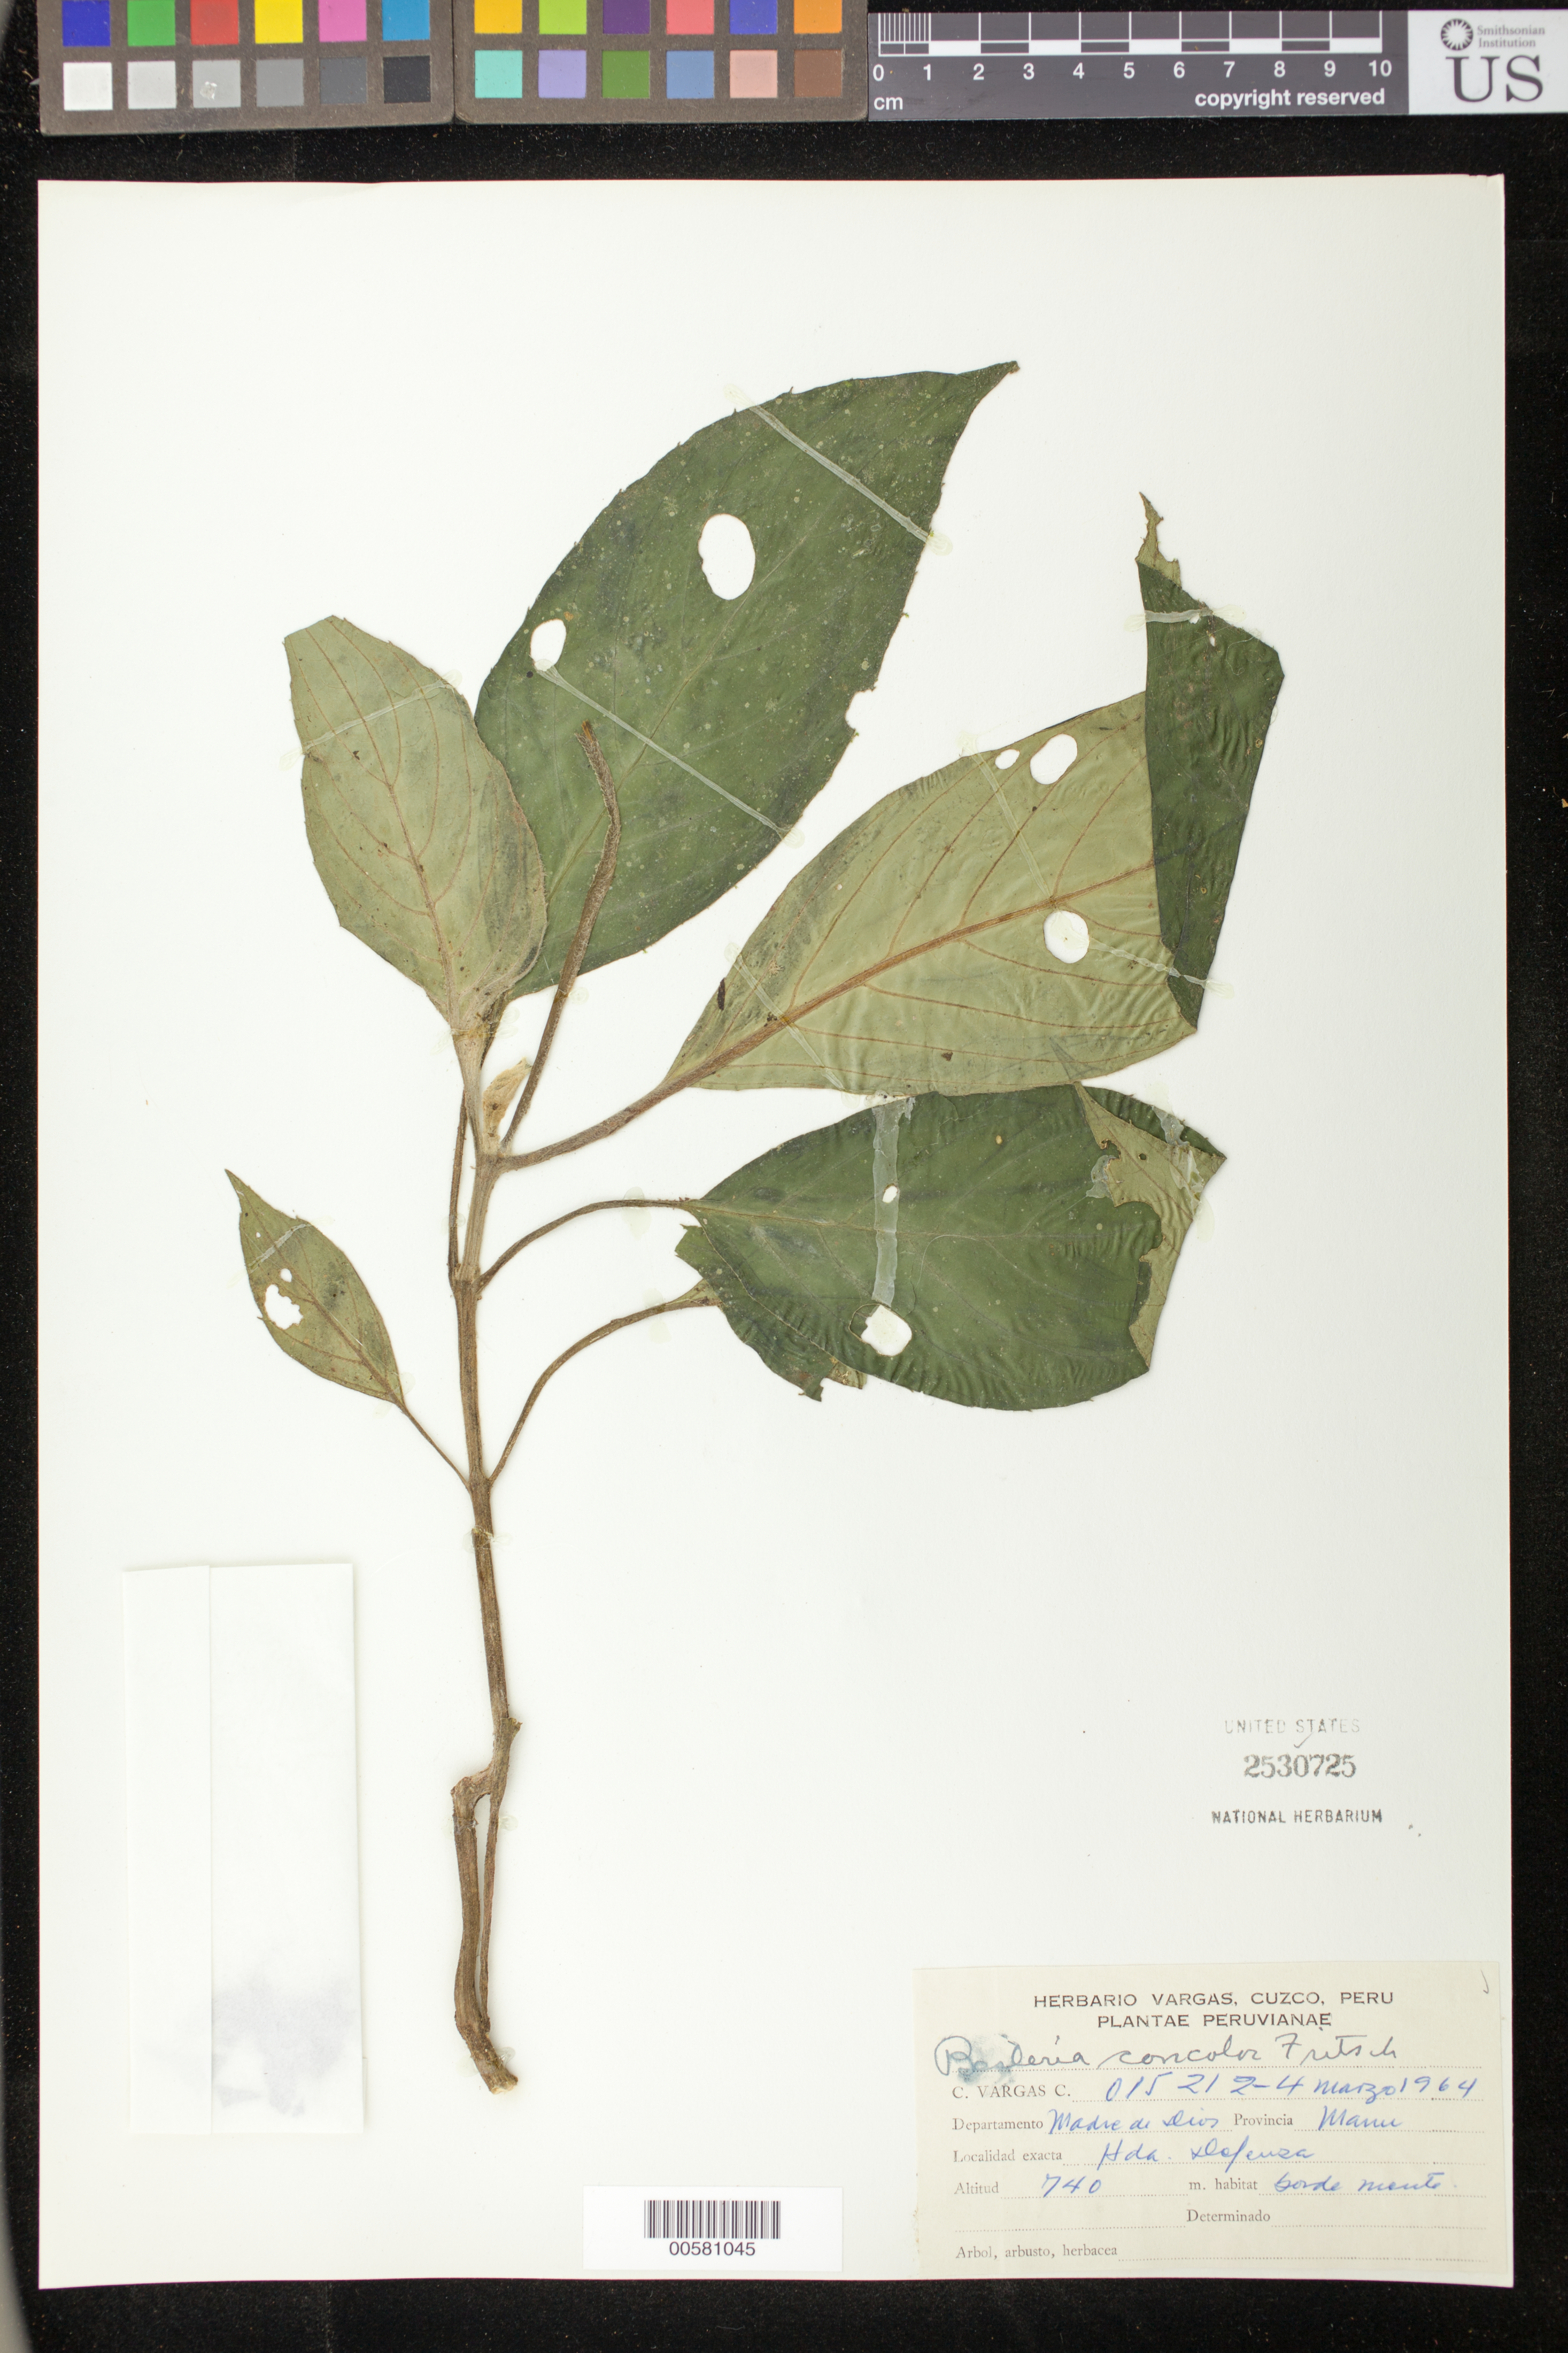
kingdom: Plantae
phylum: Tracheophyta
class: Magnoliopsida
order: Lamiales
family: Gesneriaceae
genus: Besleria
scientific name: Besleria concolor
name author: Fritsch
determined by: Skog, Laurence E.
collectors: C. Vargas C.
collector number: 15212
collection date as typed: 04 Mar 1964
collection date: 1964-03-04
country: Peru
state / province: Madre de Dios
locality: Prov. Manu; Hda. Defensa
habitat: Borde monte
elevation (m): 740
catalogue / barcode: US 2530725